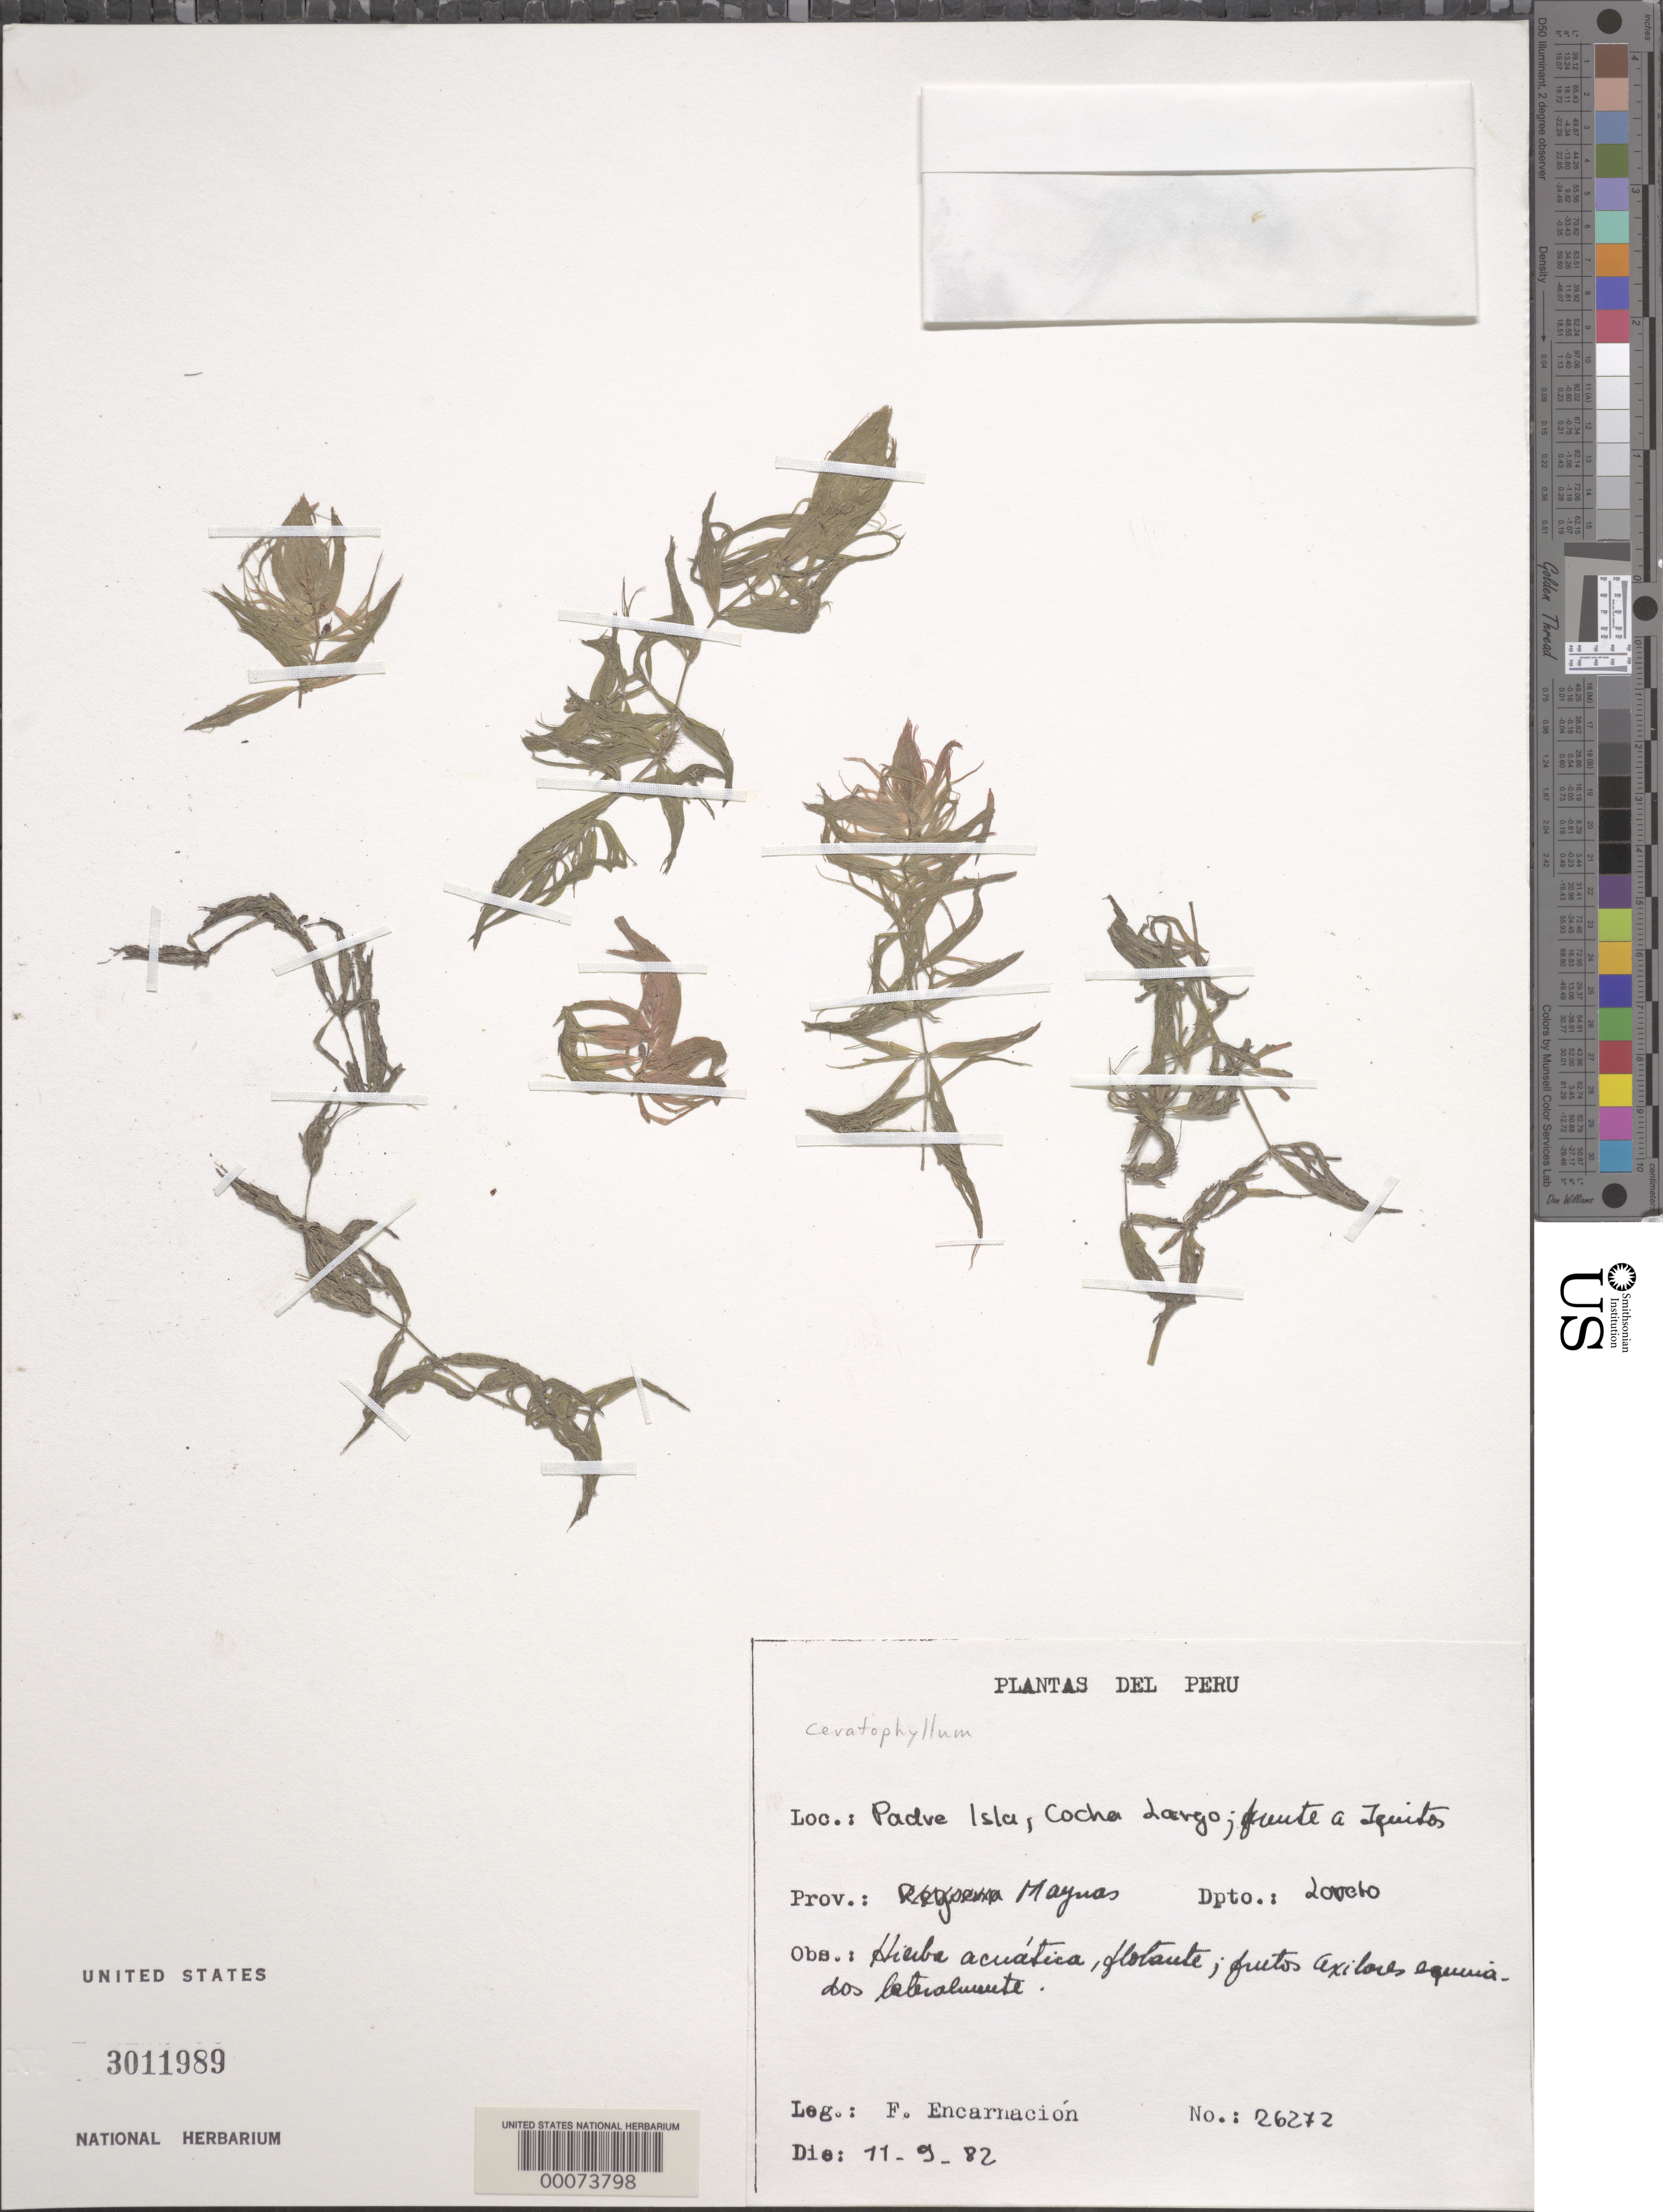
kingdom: Plantae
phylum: Tracheophyta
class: Magnoliopsida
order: Ceratophyllales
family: Ceratophyllaceae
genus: Ceratophyllum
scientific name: Ceratophyllum sp.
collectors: F. Encarnación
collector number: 26272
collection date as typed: Transcribed d/m/y: 11/9/82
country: Peru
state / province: Loreto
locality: Padre Isla, Cocha Largo; frente a Iquitos. Prov.: Maynas. Dpto.: Loreto.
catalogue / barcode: US 3011989